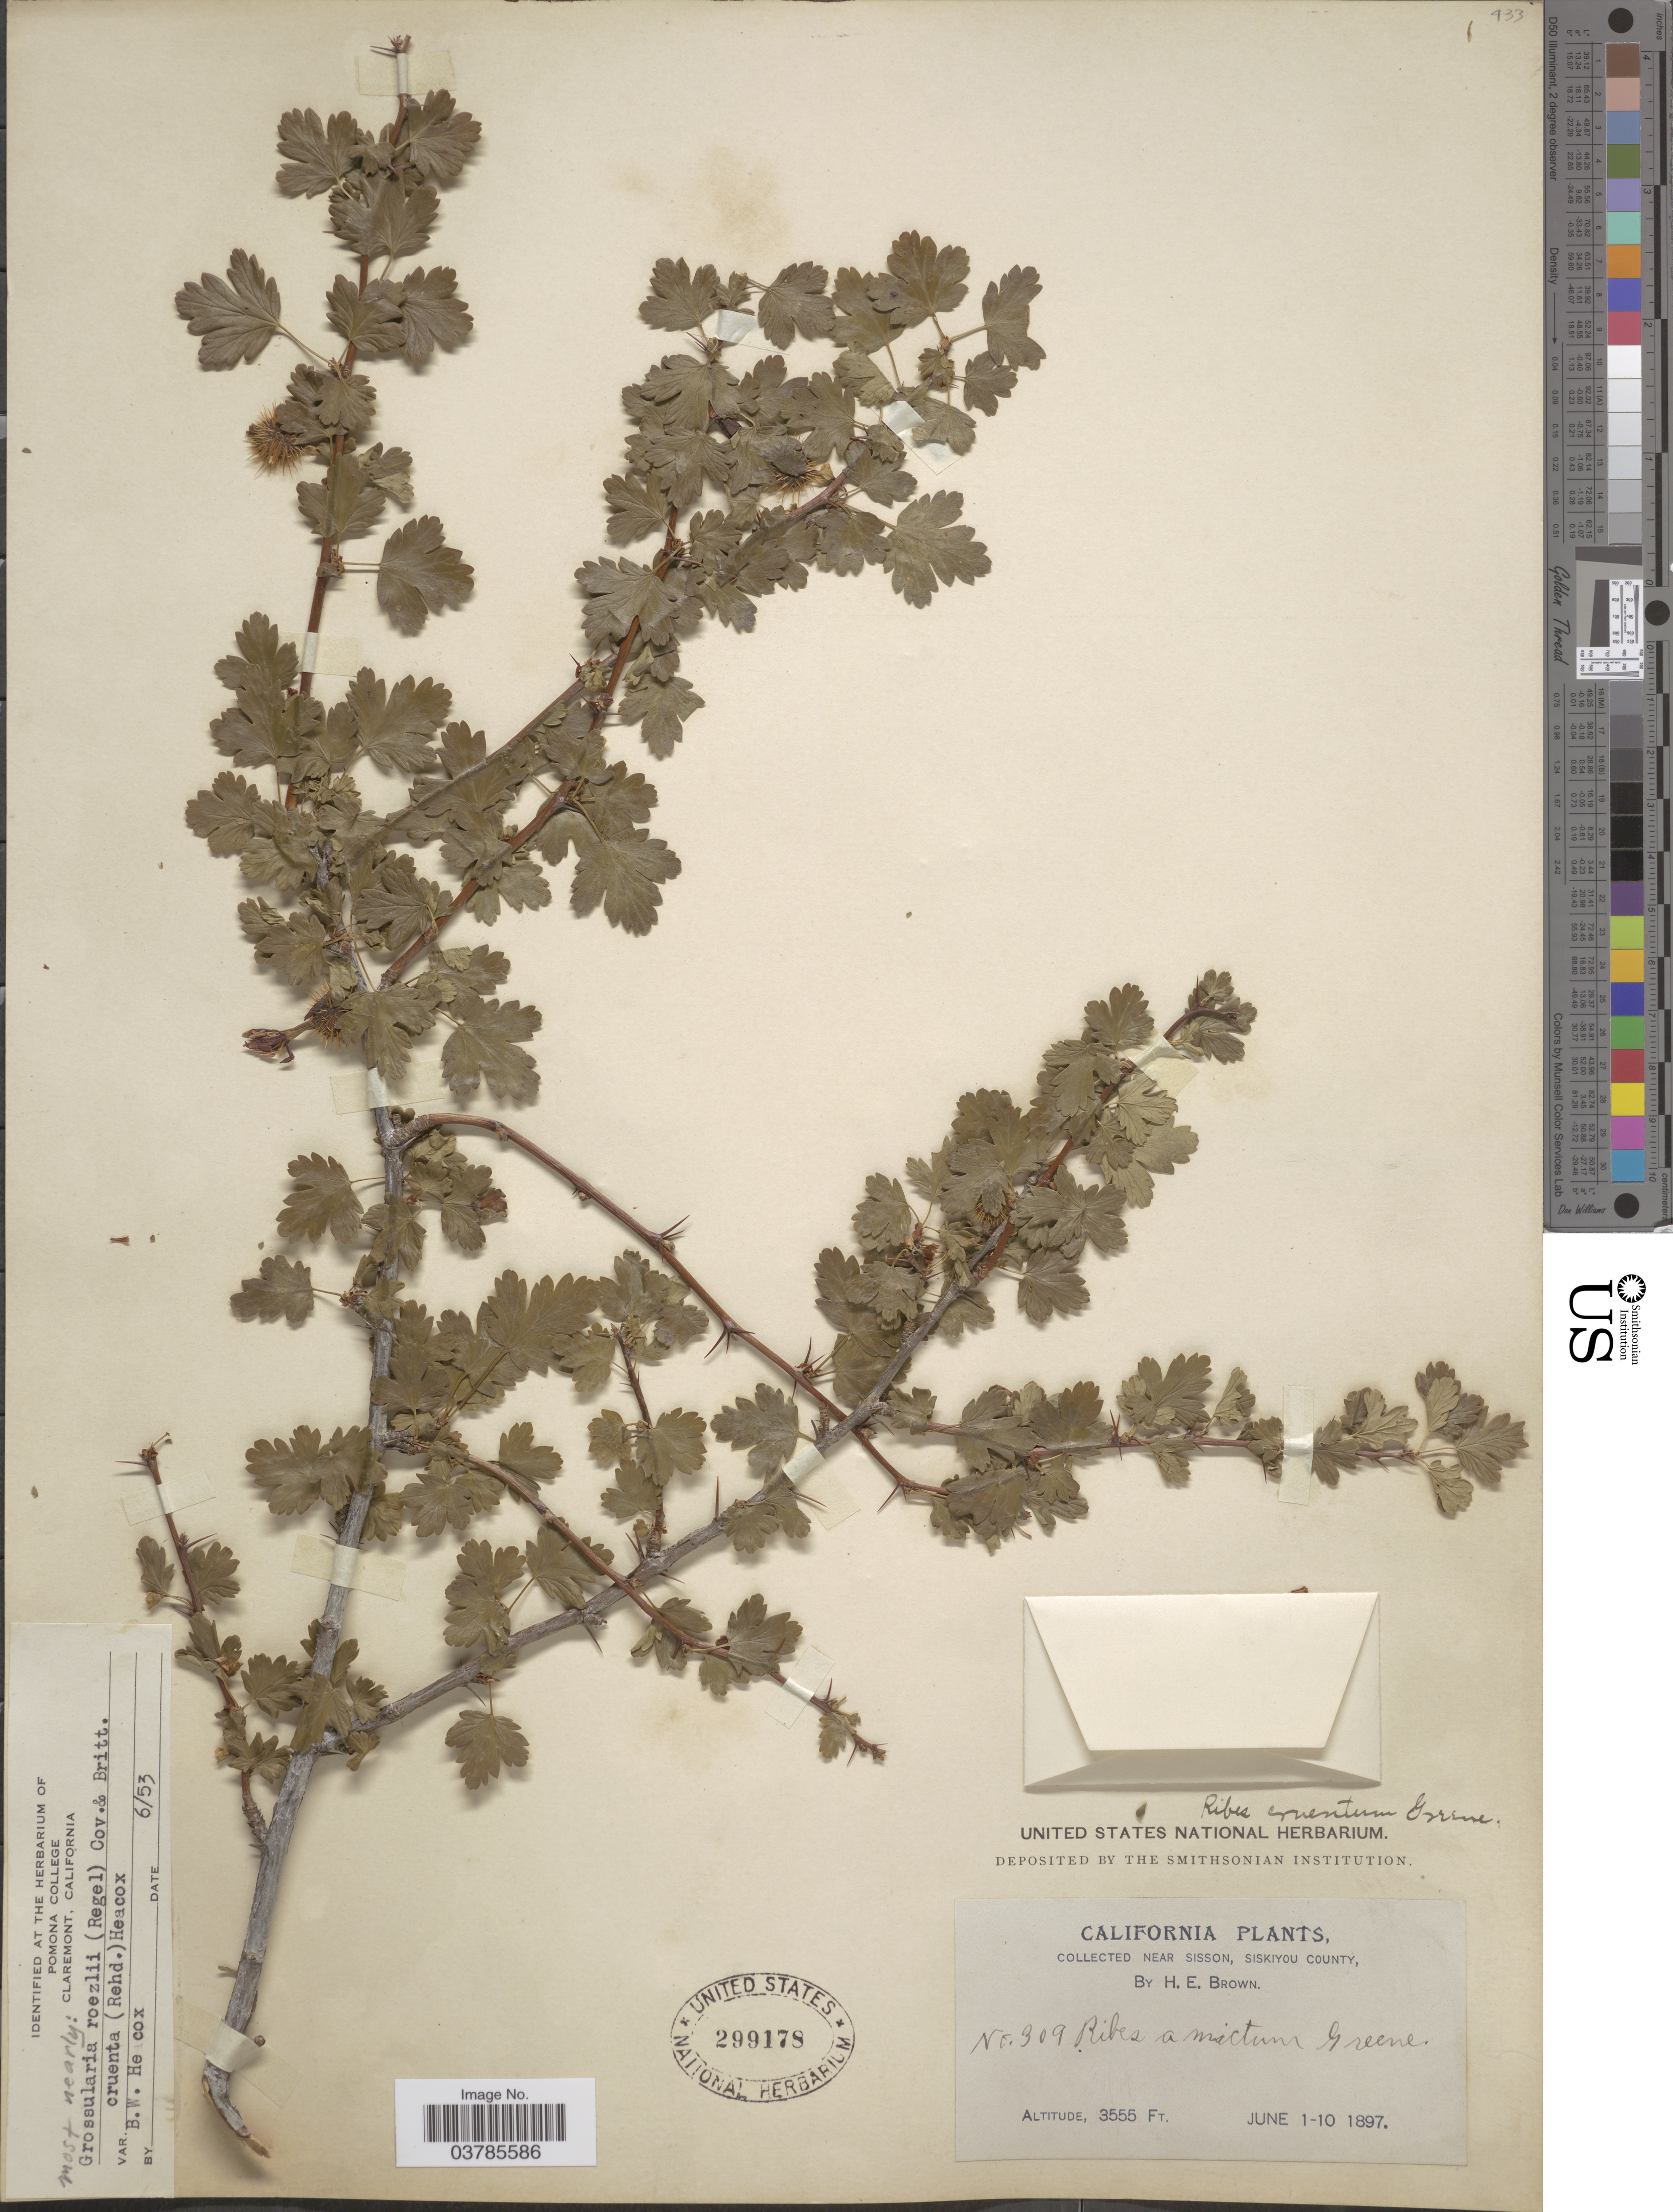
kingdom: Plantae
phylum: Tracheophyta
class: Magnoliopsida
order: Saxifragales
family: Grossulariaceae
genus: Ribes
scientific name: Ribes roezlii var. cruentum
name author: (Greene) Rehder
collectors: H. E. Brown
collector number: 309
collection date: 1897-06-01/1897-06-10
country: United States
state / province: California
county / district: Siskiyou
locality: Near Sisson, Siskiyou County.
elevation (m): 1084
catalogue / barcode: US 299178